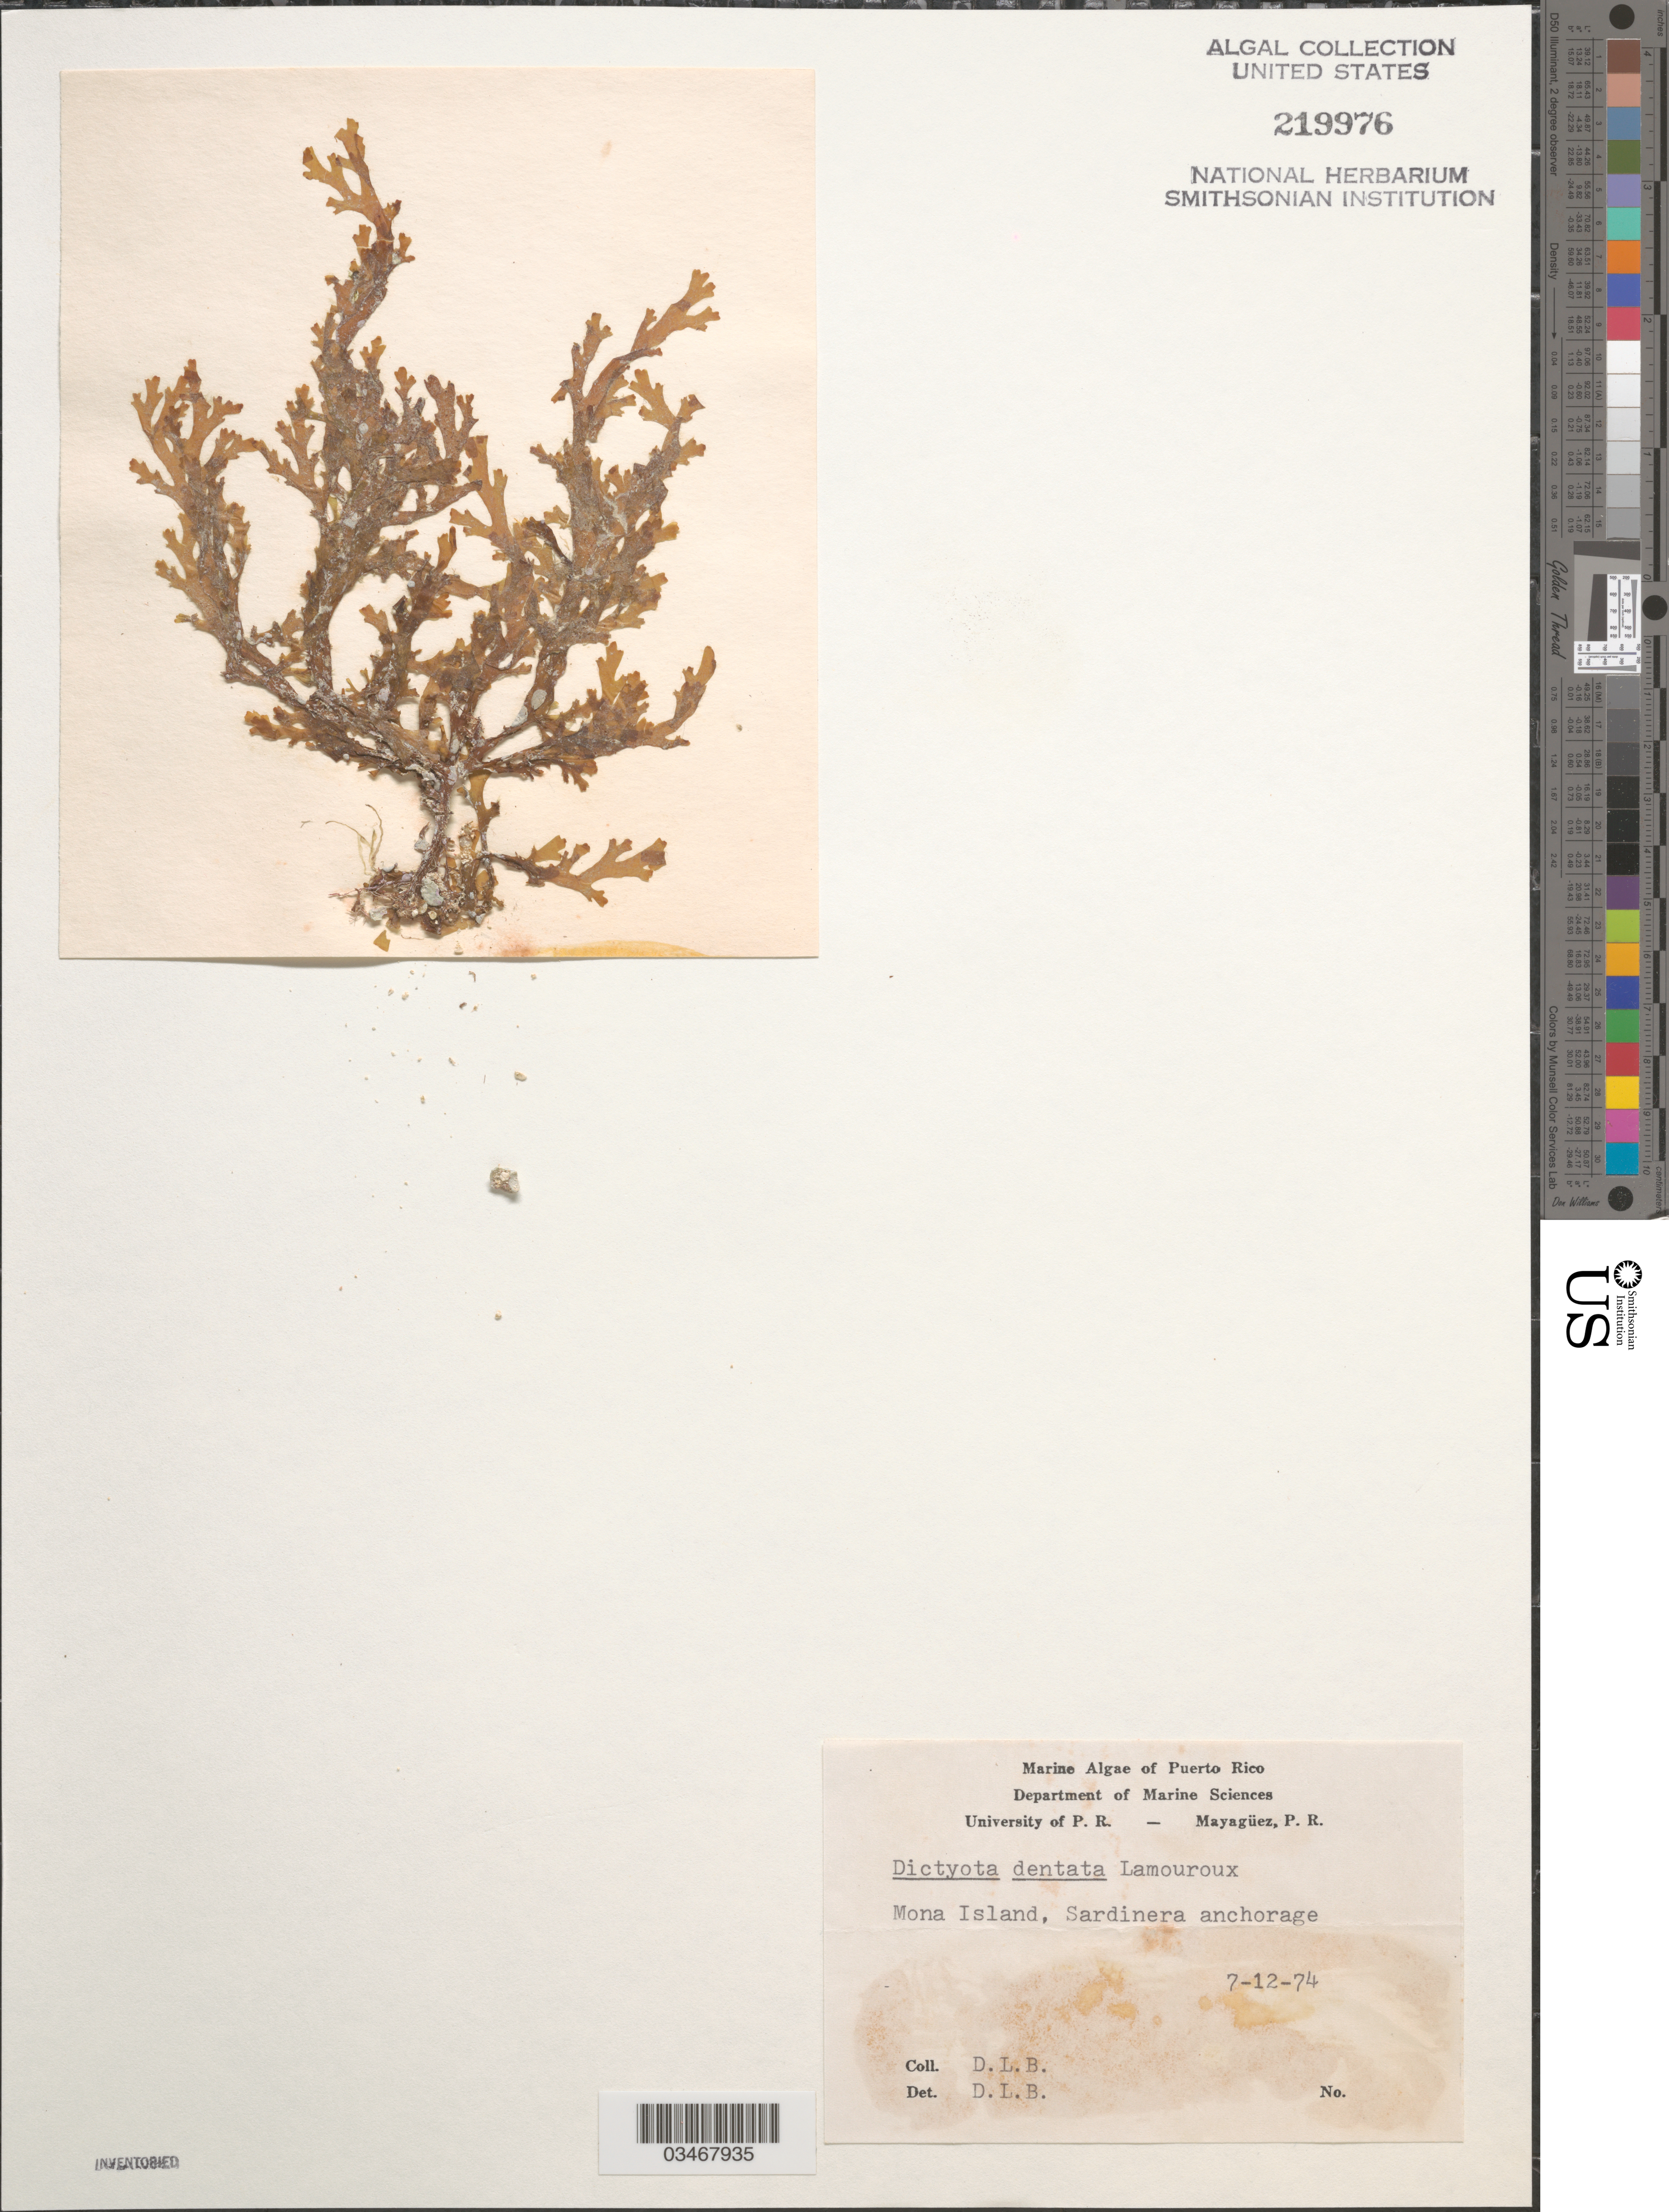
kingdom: Chromista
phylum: Ochrophyta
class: Phaeophyceae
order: Dictyotales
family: Dictyotaceae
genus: Dictyota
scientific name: Dictyota mertensii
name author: (C. Mart.) Kütz.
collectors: D.L. Ballantine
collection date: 1974-07-12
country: Puerto Rico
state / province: Mayagüez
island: Mona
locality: Sardinera anchorage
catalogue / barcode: US 219976